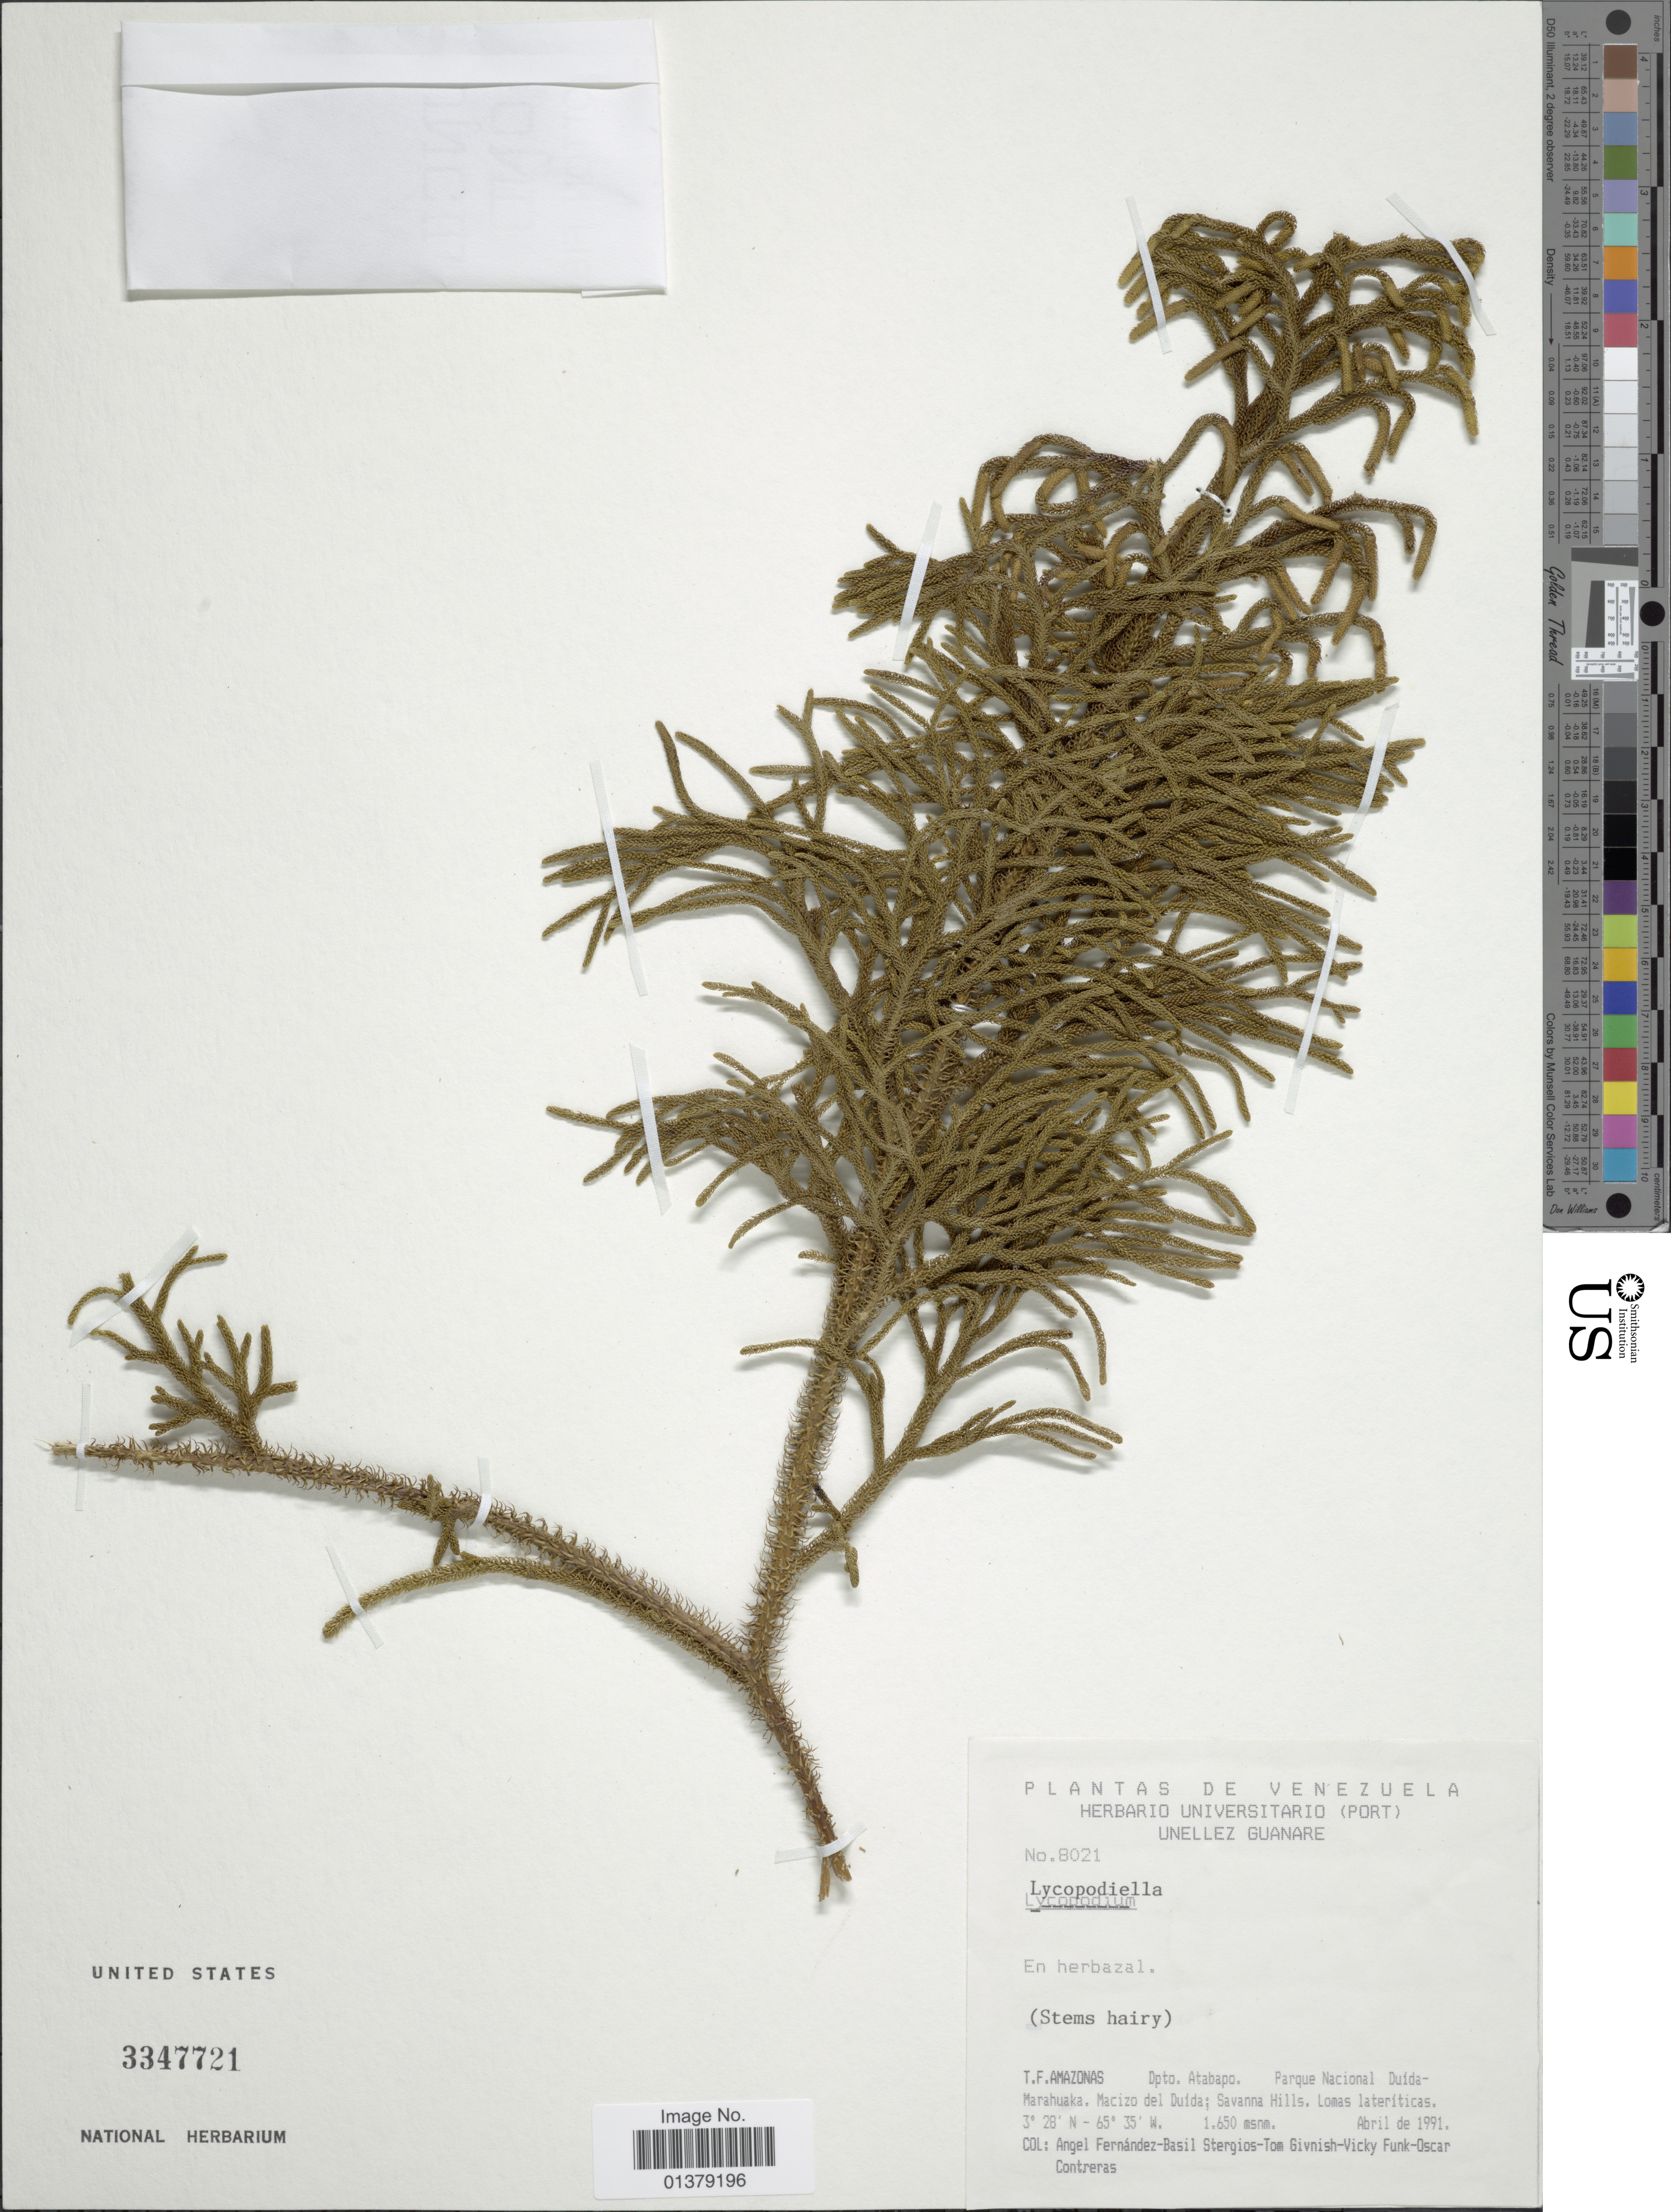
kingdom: Plantae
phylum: Tracheophyta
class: Lycopodiopsida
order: Lycopodiales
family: Lycopodiaceae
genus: Palhinhaea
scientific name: Palhinhaea curvata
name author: (Sw.) Holub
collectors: A. Fernández, B. G. Stergios, T. J. Givnish, V. Funk & O. Contreras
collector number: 8021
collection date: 1991-04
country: Venezuela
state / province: Amazonas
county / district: Atabapo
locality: Parque Nacional Duida-Marahuaka, Macizo del Duida, Savanna Hills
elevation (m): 1650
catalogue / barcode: US 3347721